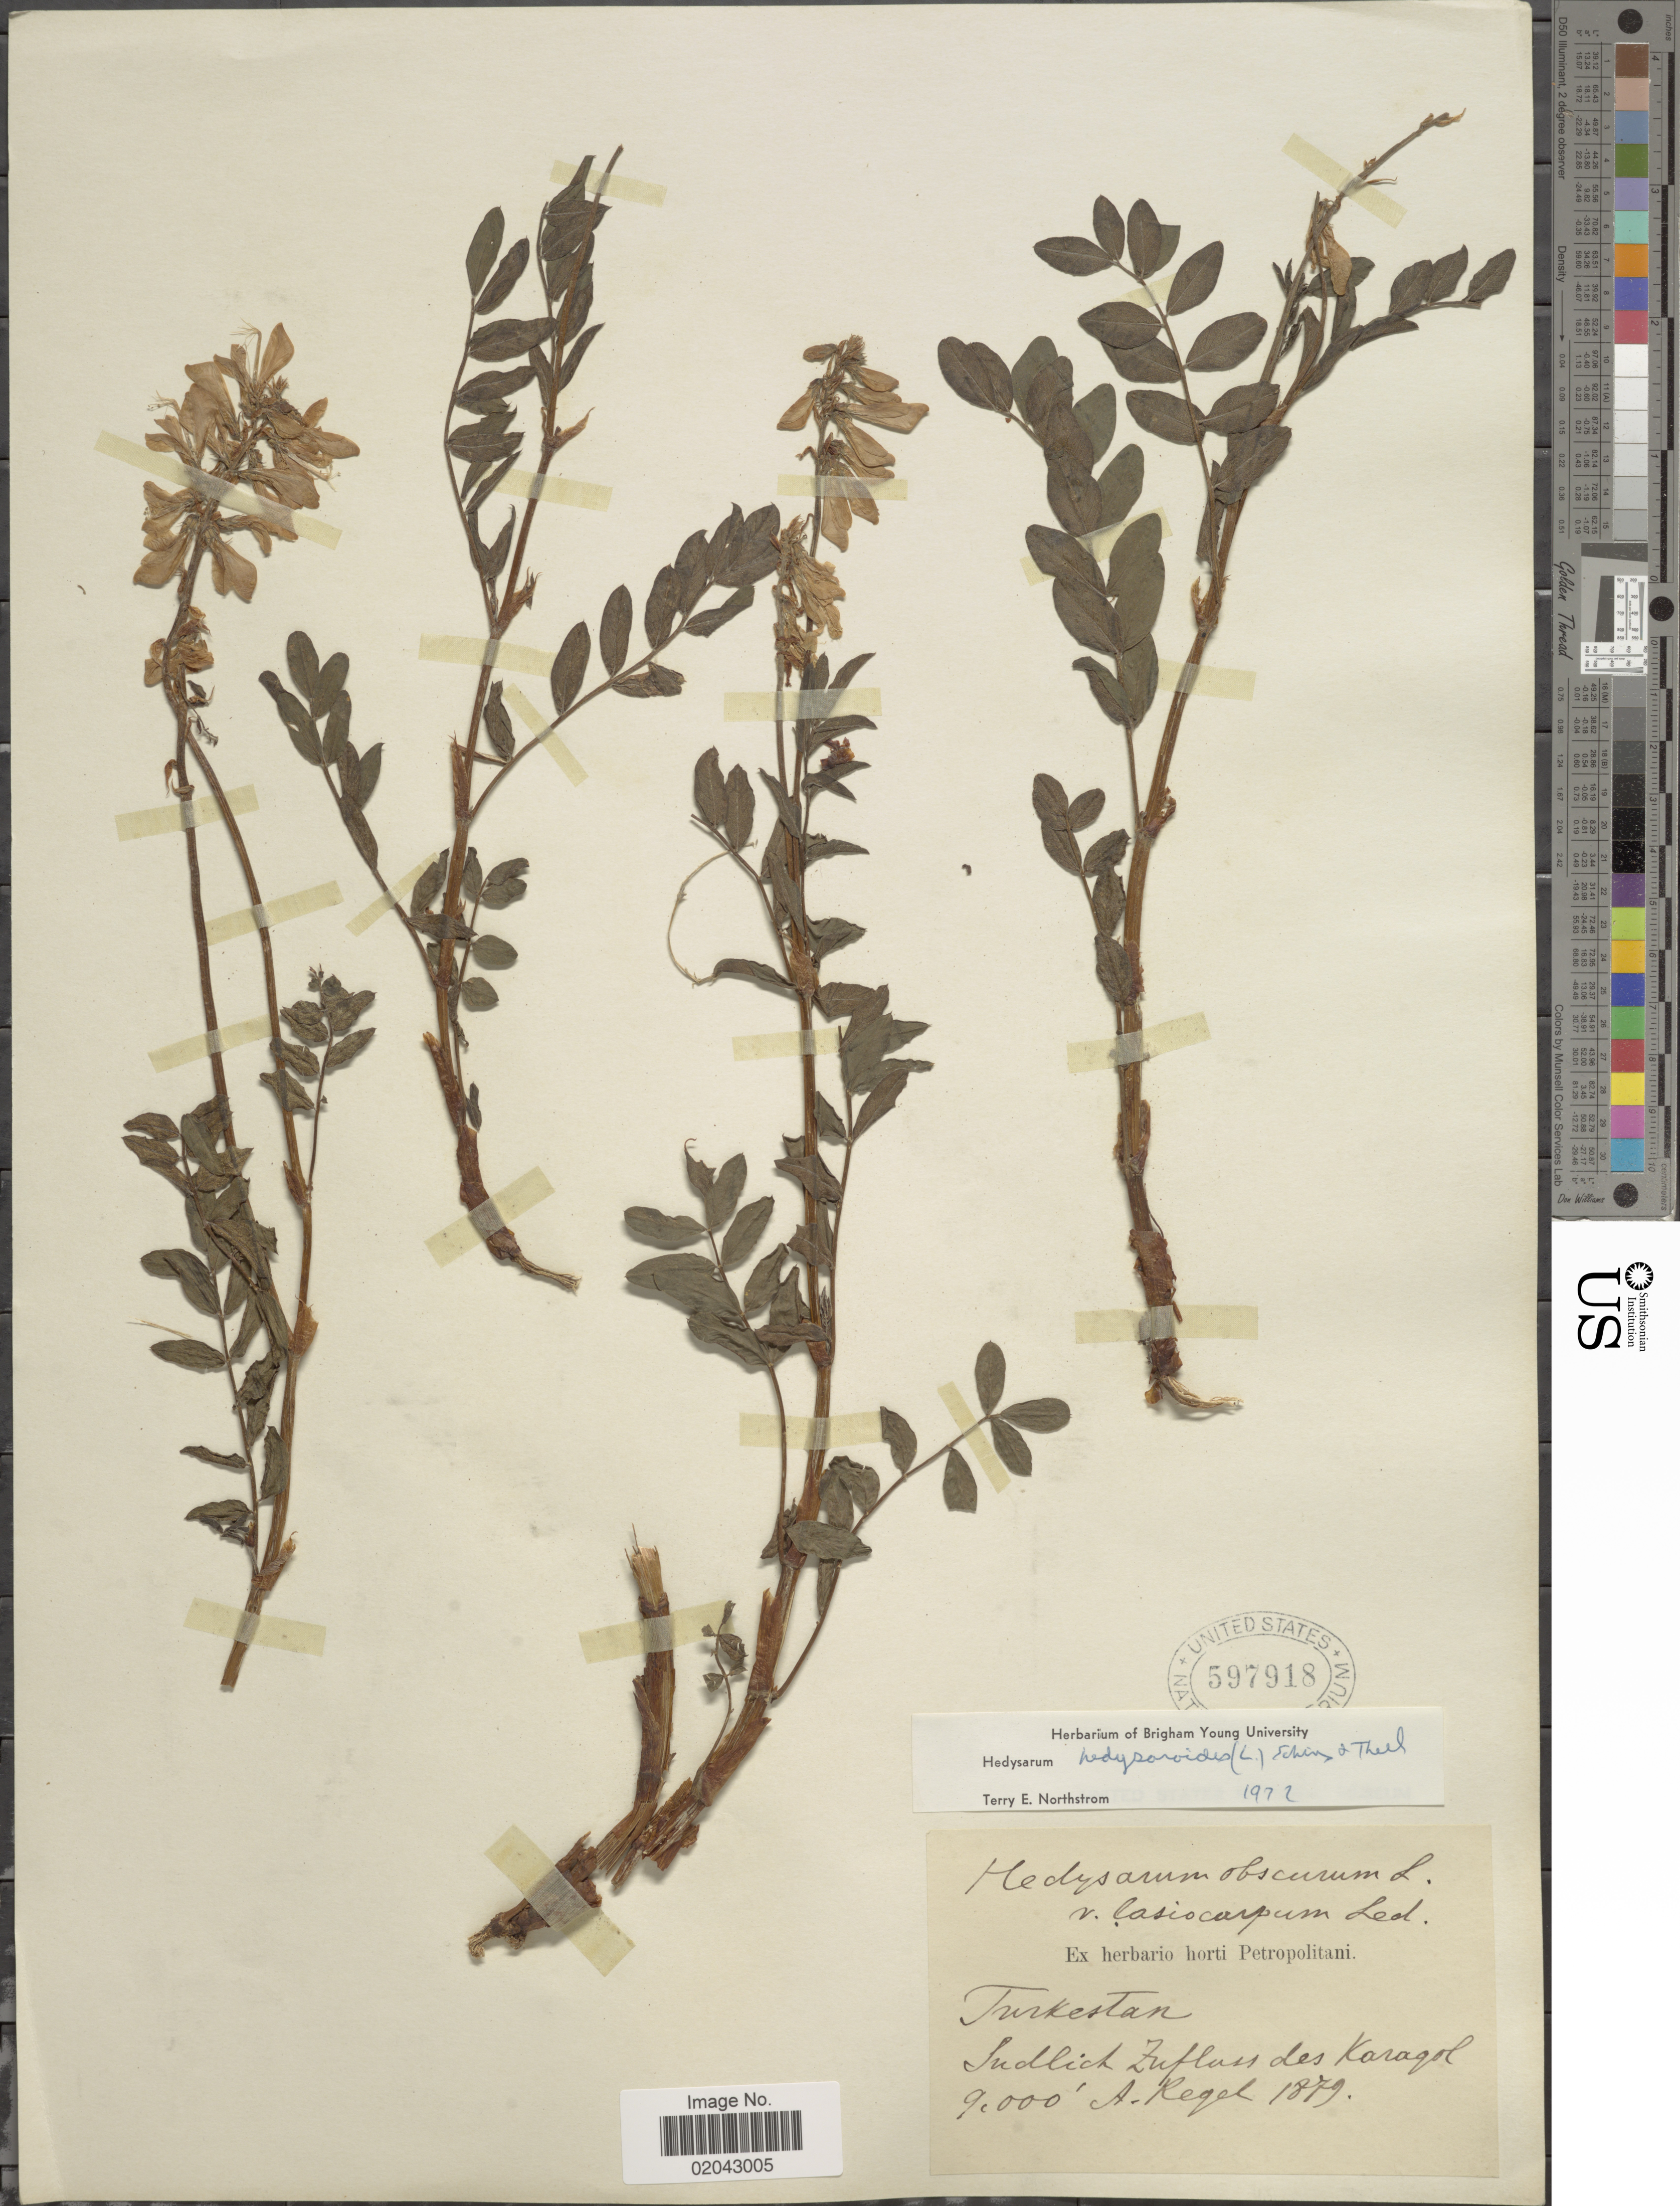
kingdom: Plantae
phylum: Tracheophyta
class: Magnoliopsida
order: Fabales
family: Fabaceae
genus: Hedysarum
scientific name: Hedysarum hedysaroides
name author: (L.) Schinz & Thell.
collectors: A. Regel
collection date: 1879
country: Kyrgyzstan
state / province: Ysyk-Kol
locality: Turkestan. Südlich Zufluss des Karagol (Karakol).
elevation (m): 2743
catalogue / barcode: US 597918